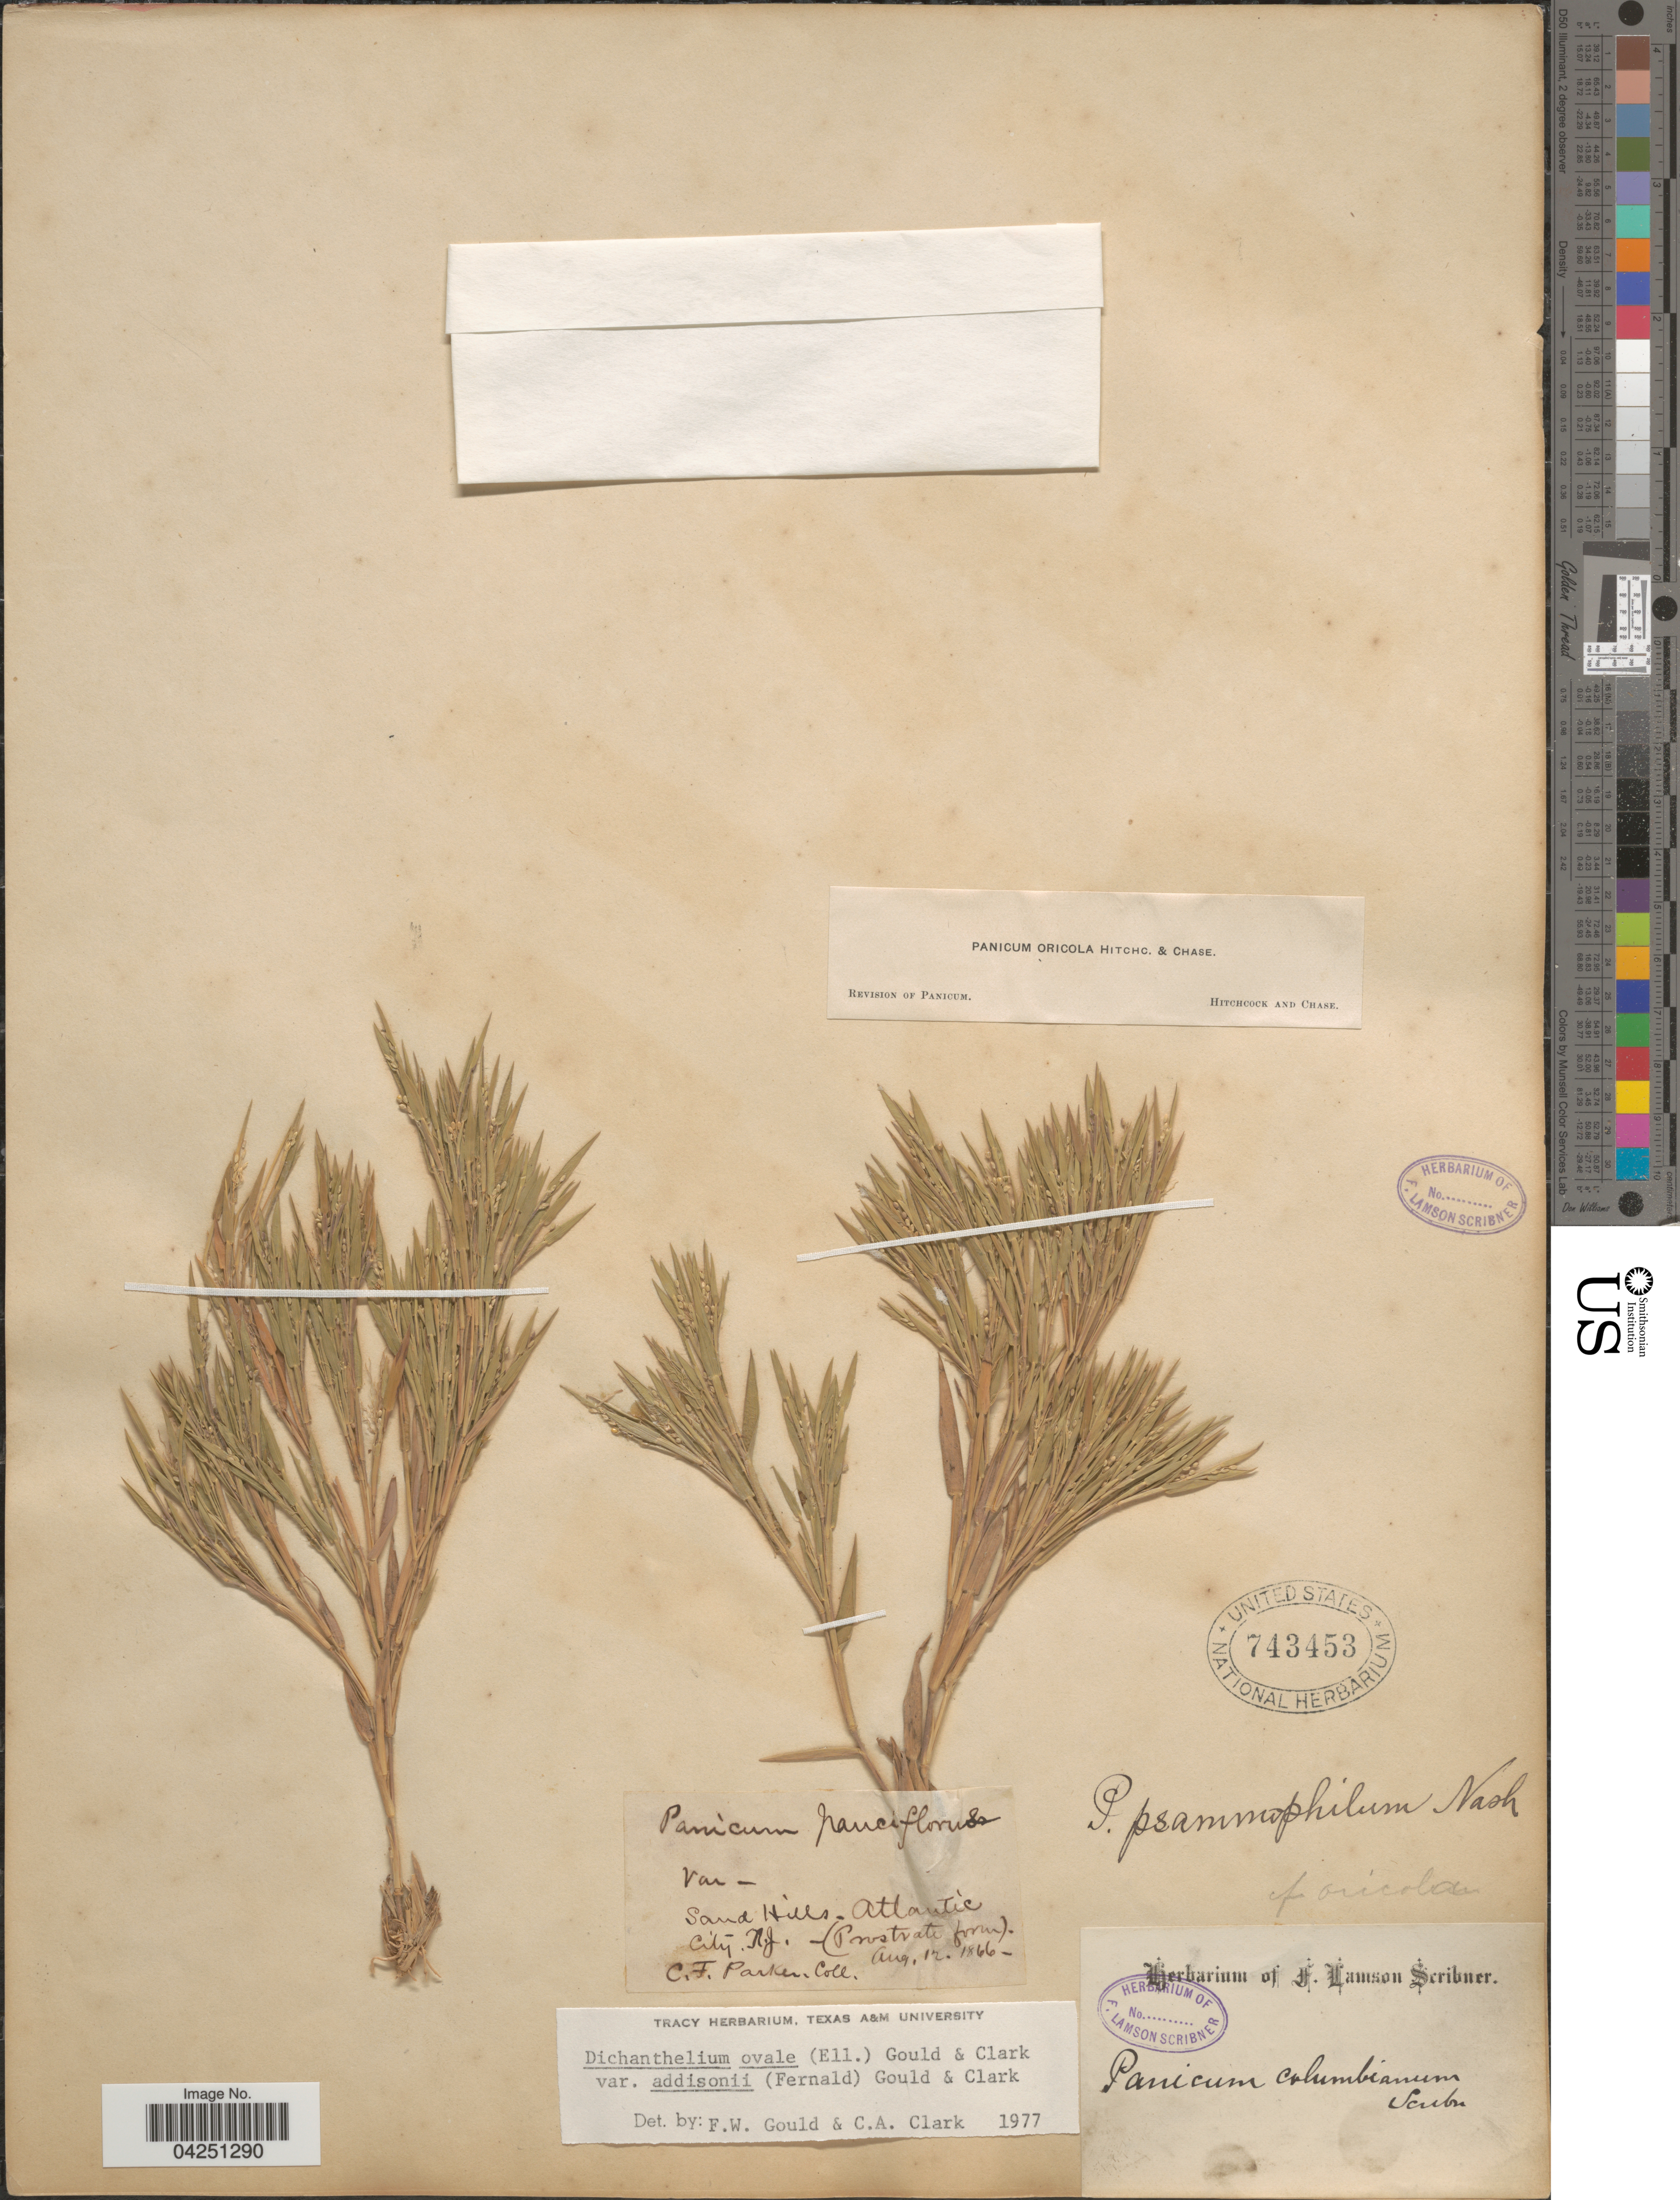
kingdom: Plantae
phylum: Tracheophyta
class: Liliopsida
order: Poales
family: Poaceae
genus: Dichanthelium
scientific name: Dichanthelium acuminatum var. acuminatum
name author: (Sw.) Gould & C.A. Clark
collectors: C. F. Parker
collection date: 1866-08-12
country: United States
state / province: New Jersey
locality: Sand Hills- Atlantic City.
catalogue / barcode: US 743453